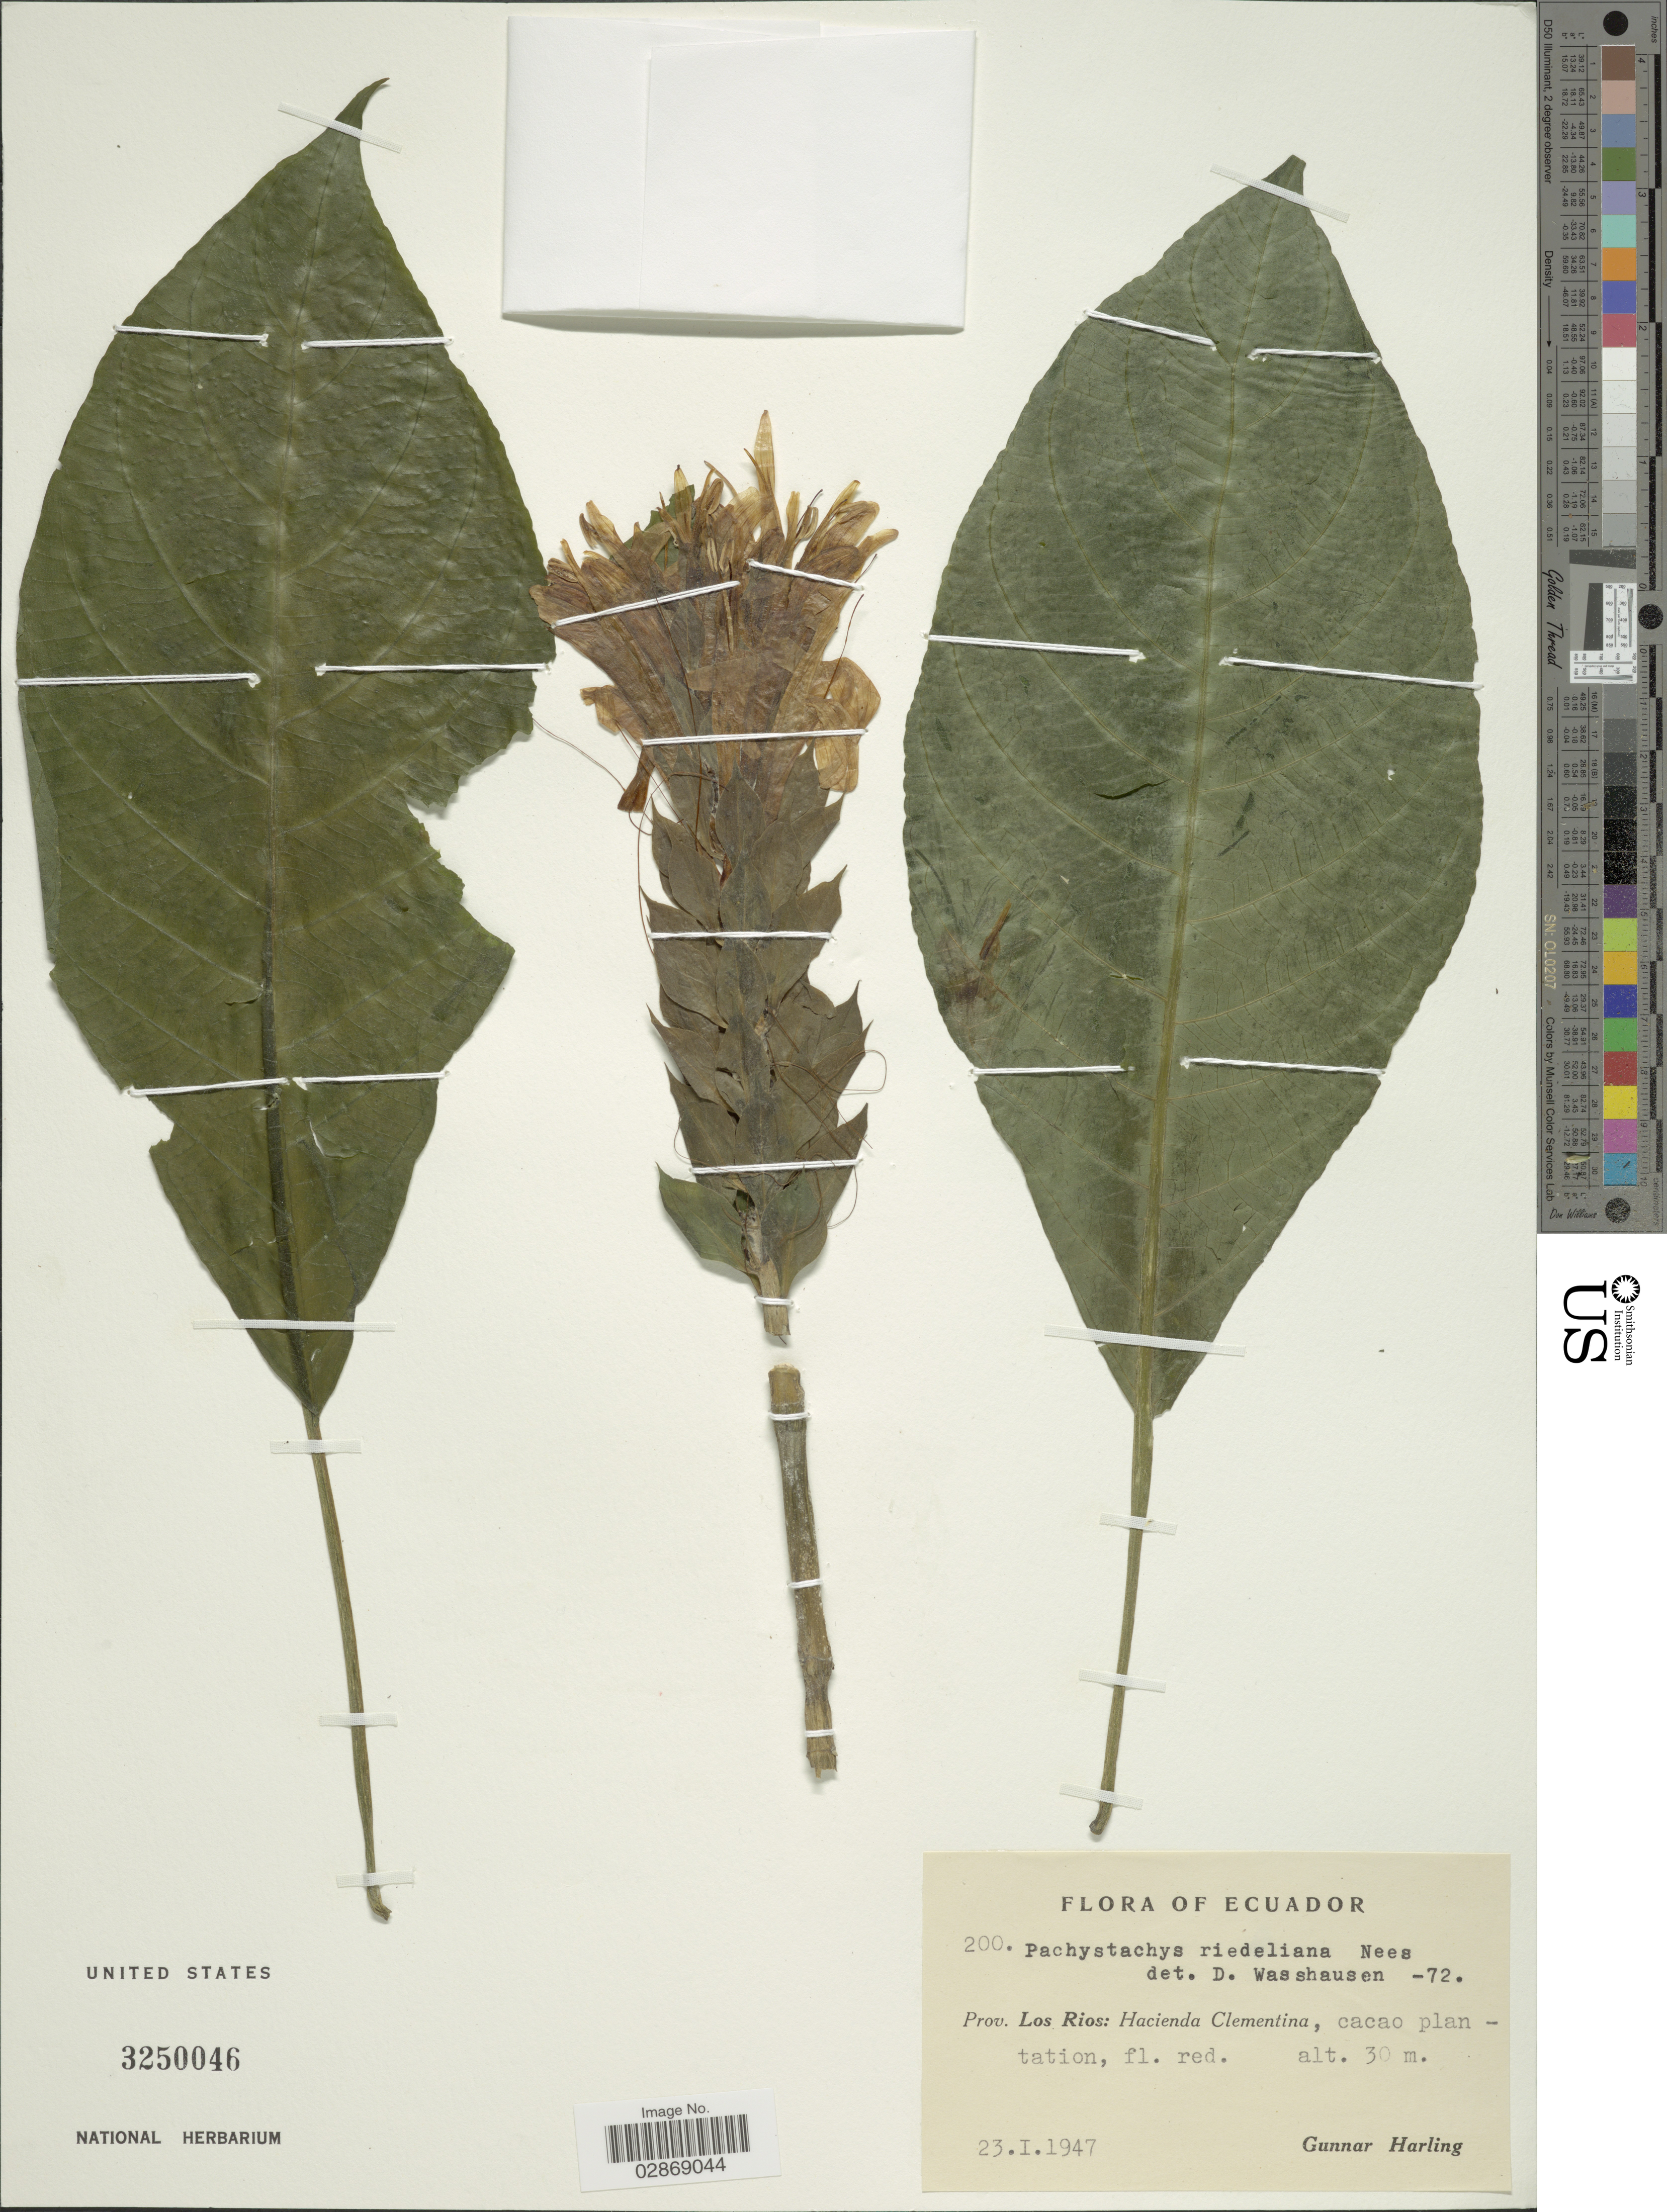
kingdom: Plantae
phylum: Tracheophyta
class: Magnoliopsida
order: Lamiales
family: Acanthaceae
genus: Pachystachys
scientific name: Pachystachys spicata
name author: (Ruiz & Pav.) Wassh.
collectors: G. Harling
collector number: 200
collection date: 1947-01-23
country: Ecuador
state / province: Los Ríos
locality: Prov. Los Rios: Hacienda Clementina.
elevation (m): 30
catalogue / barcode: US 3250046